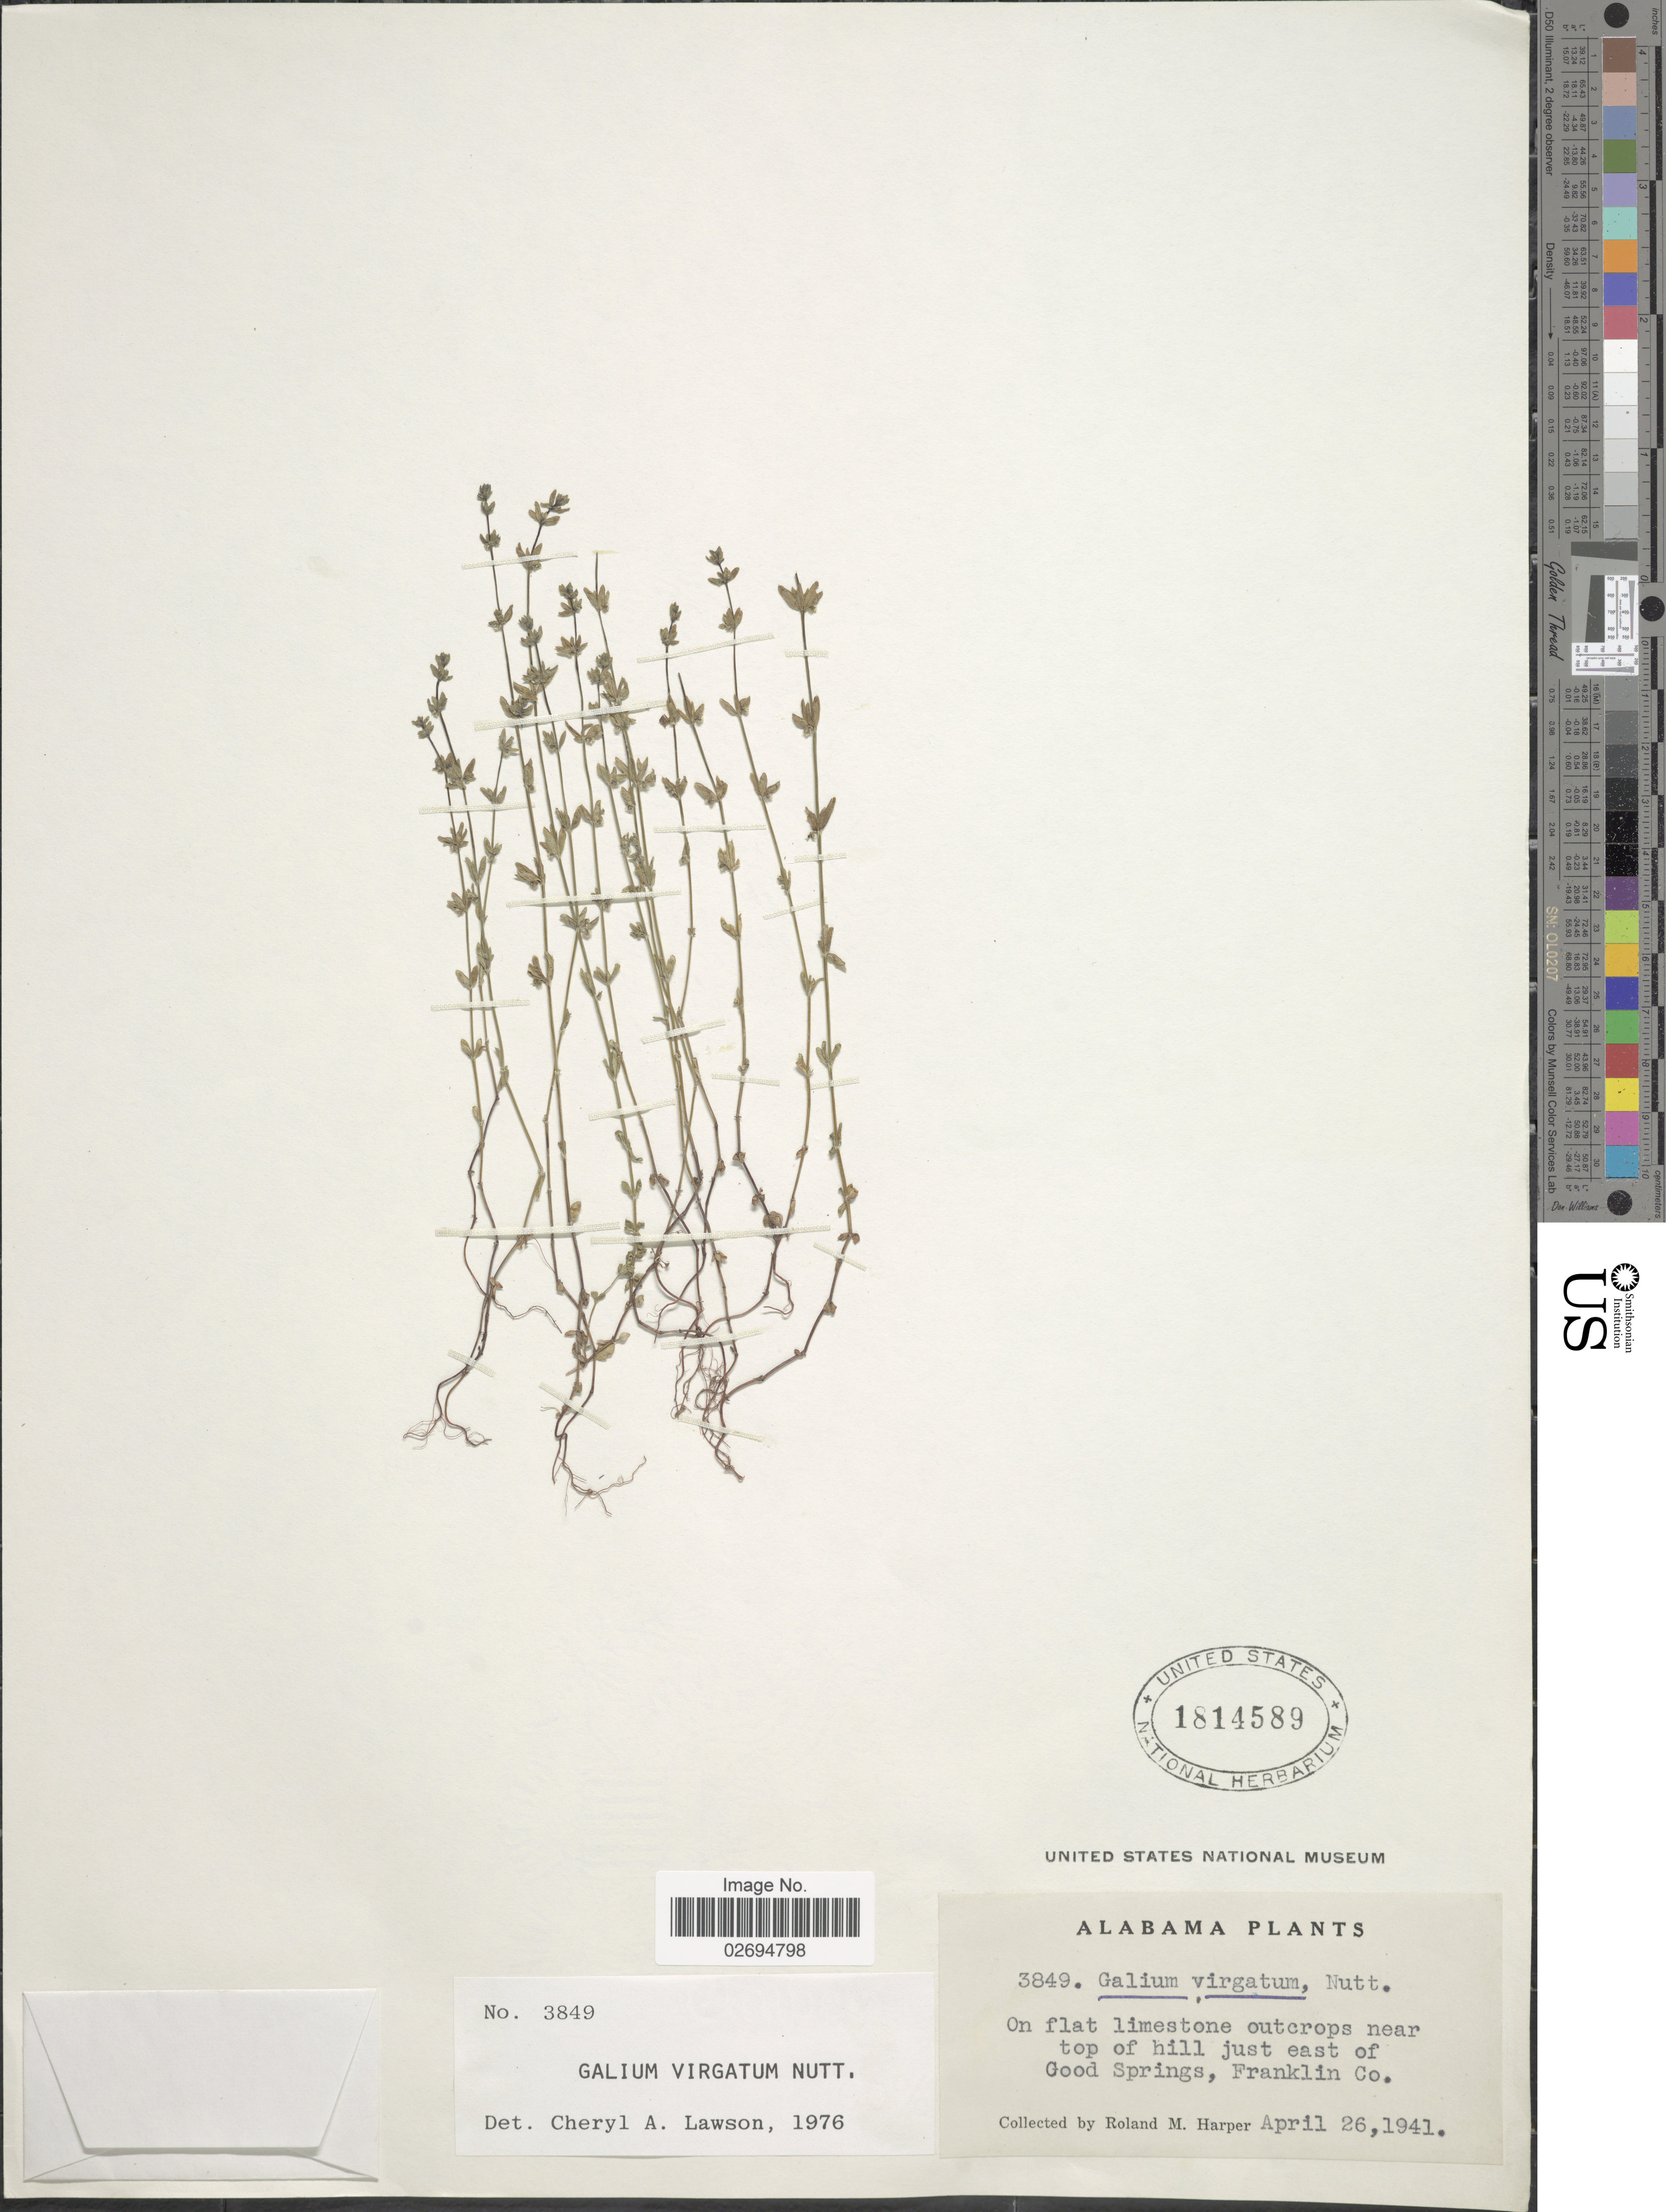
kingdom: Plantae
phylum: Tracheophyta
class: Magnoliopsida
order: Gentianales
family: Rubiaceae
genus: Galium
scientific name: Galium virgatum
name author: Nutt.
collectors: R. M. Harper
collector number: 3849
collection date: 1941-04-26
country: United States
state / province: Alabama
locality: On flat limestone outcrops near top of hills just east of Good Springs, Franklin Co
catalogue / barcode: US 1814589